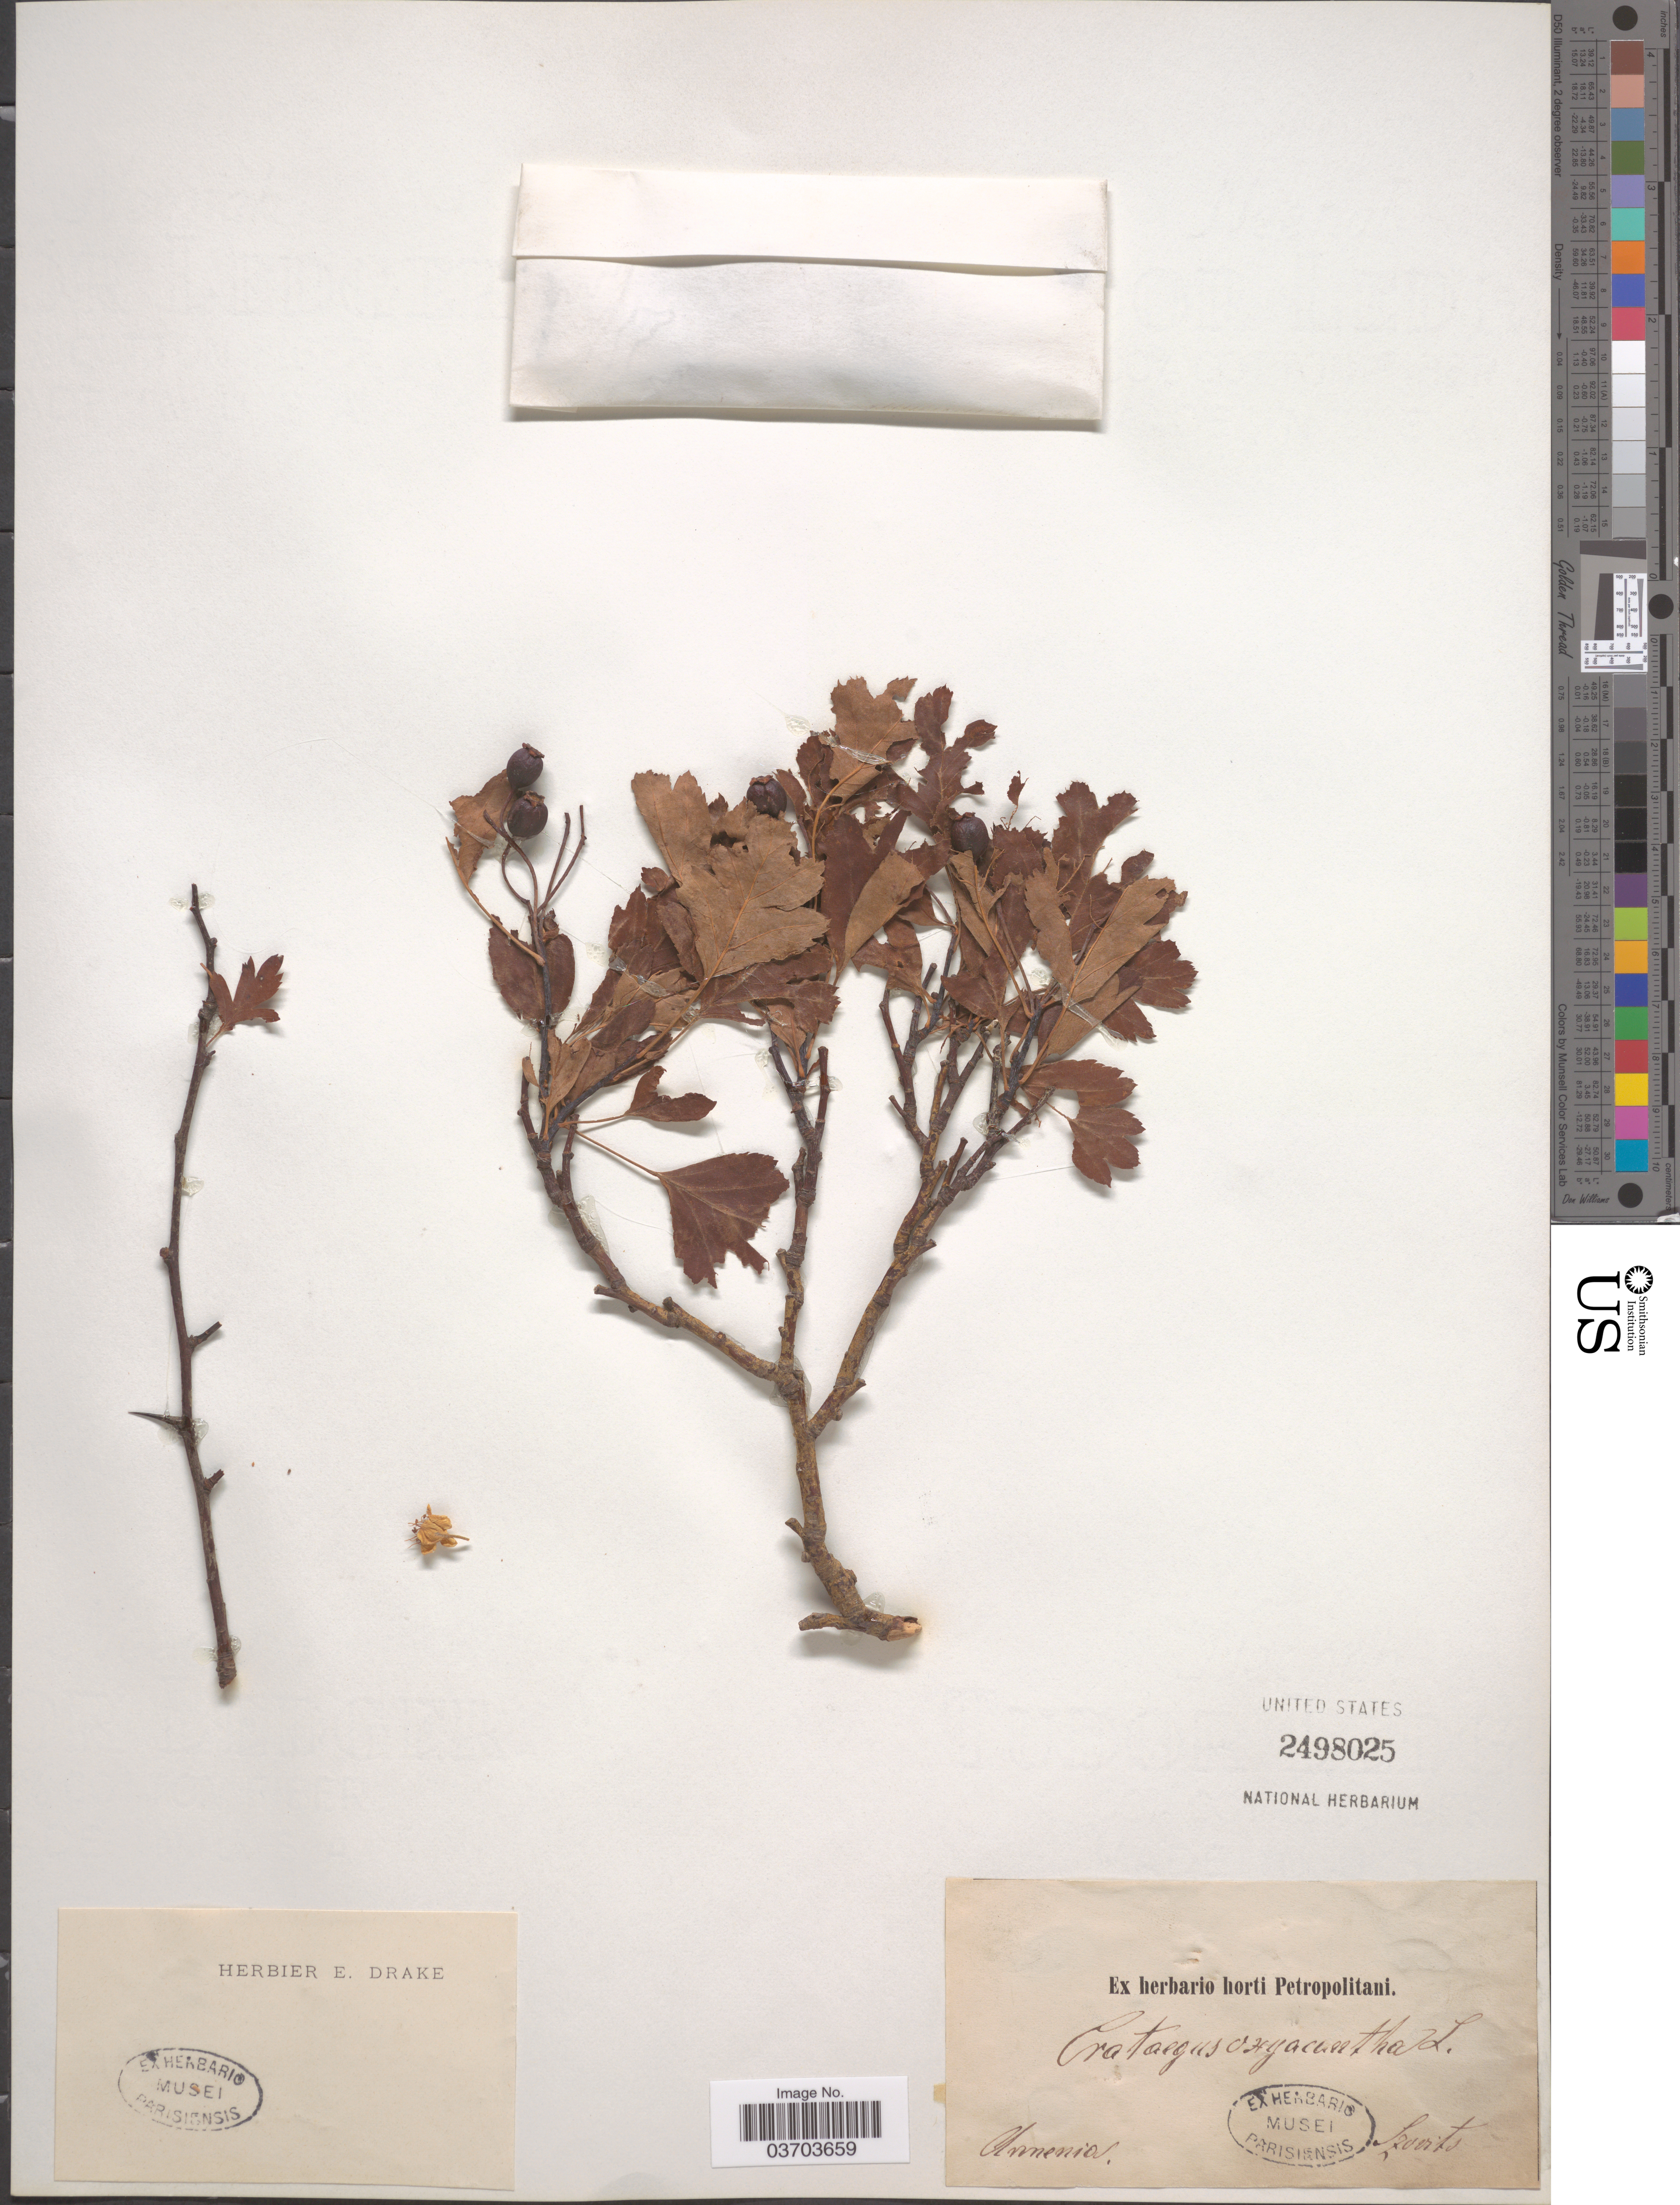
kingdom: Plantae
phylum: Tracheophyta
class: Magnoliopsida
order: Rosales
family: Rosaceae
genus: Crataegus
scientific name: Crataegus oxyacantha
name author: L.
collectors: Szovits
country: Armenia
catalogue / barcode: US 2498025